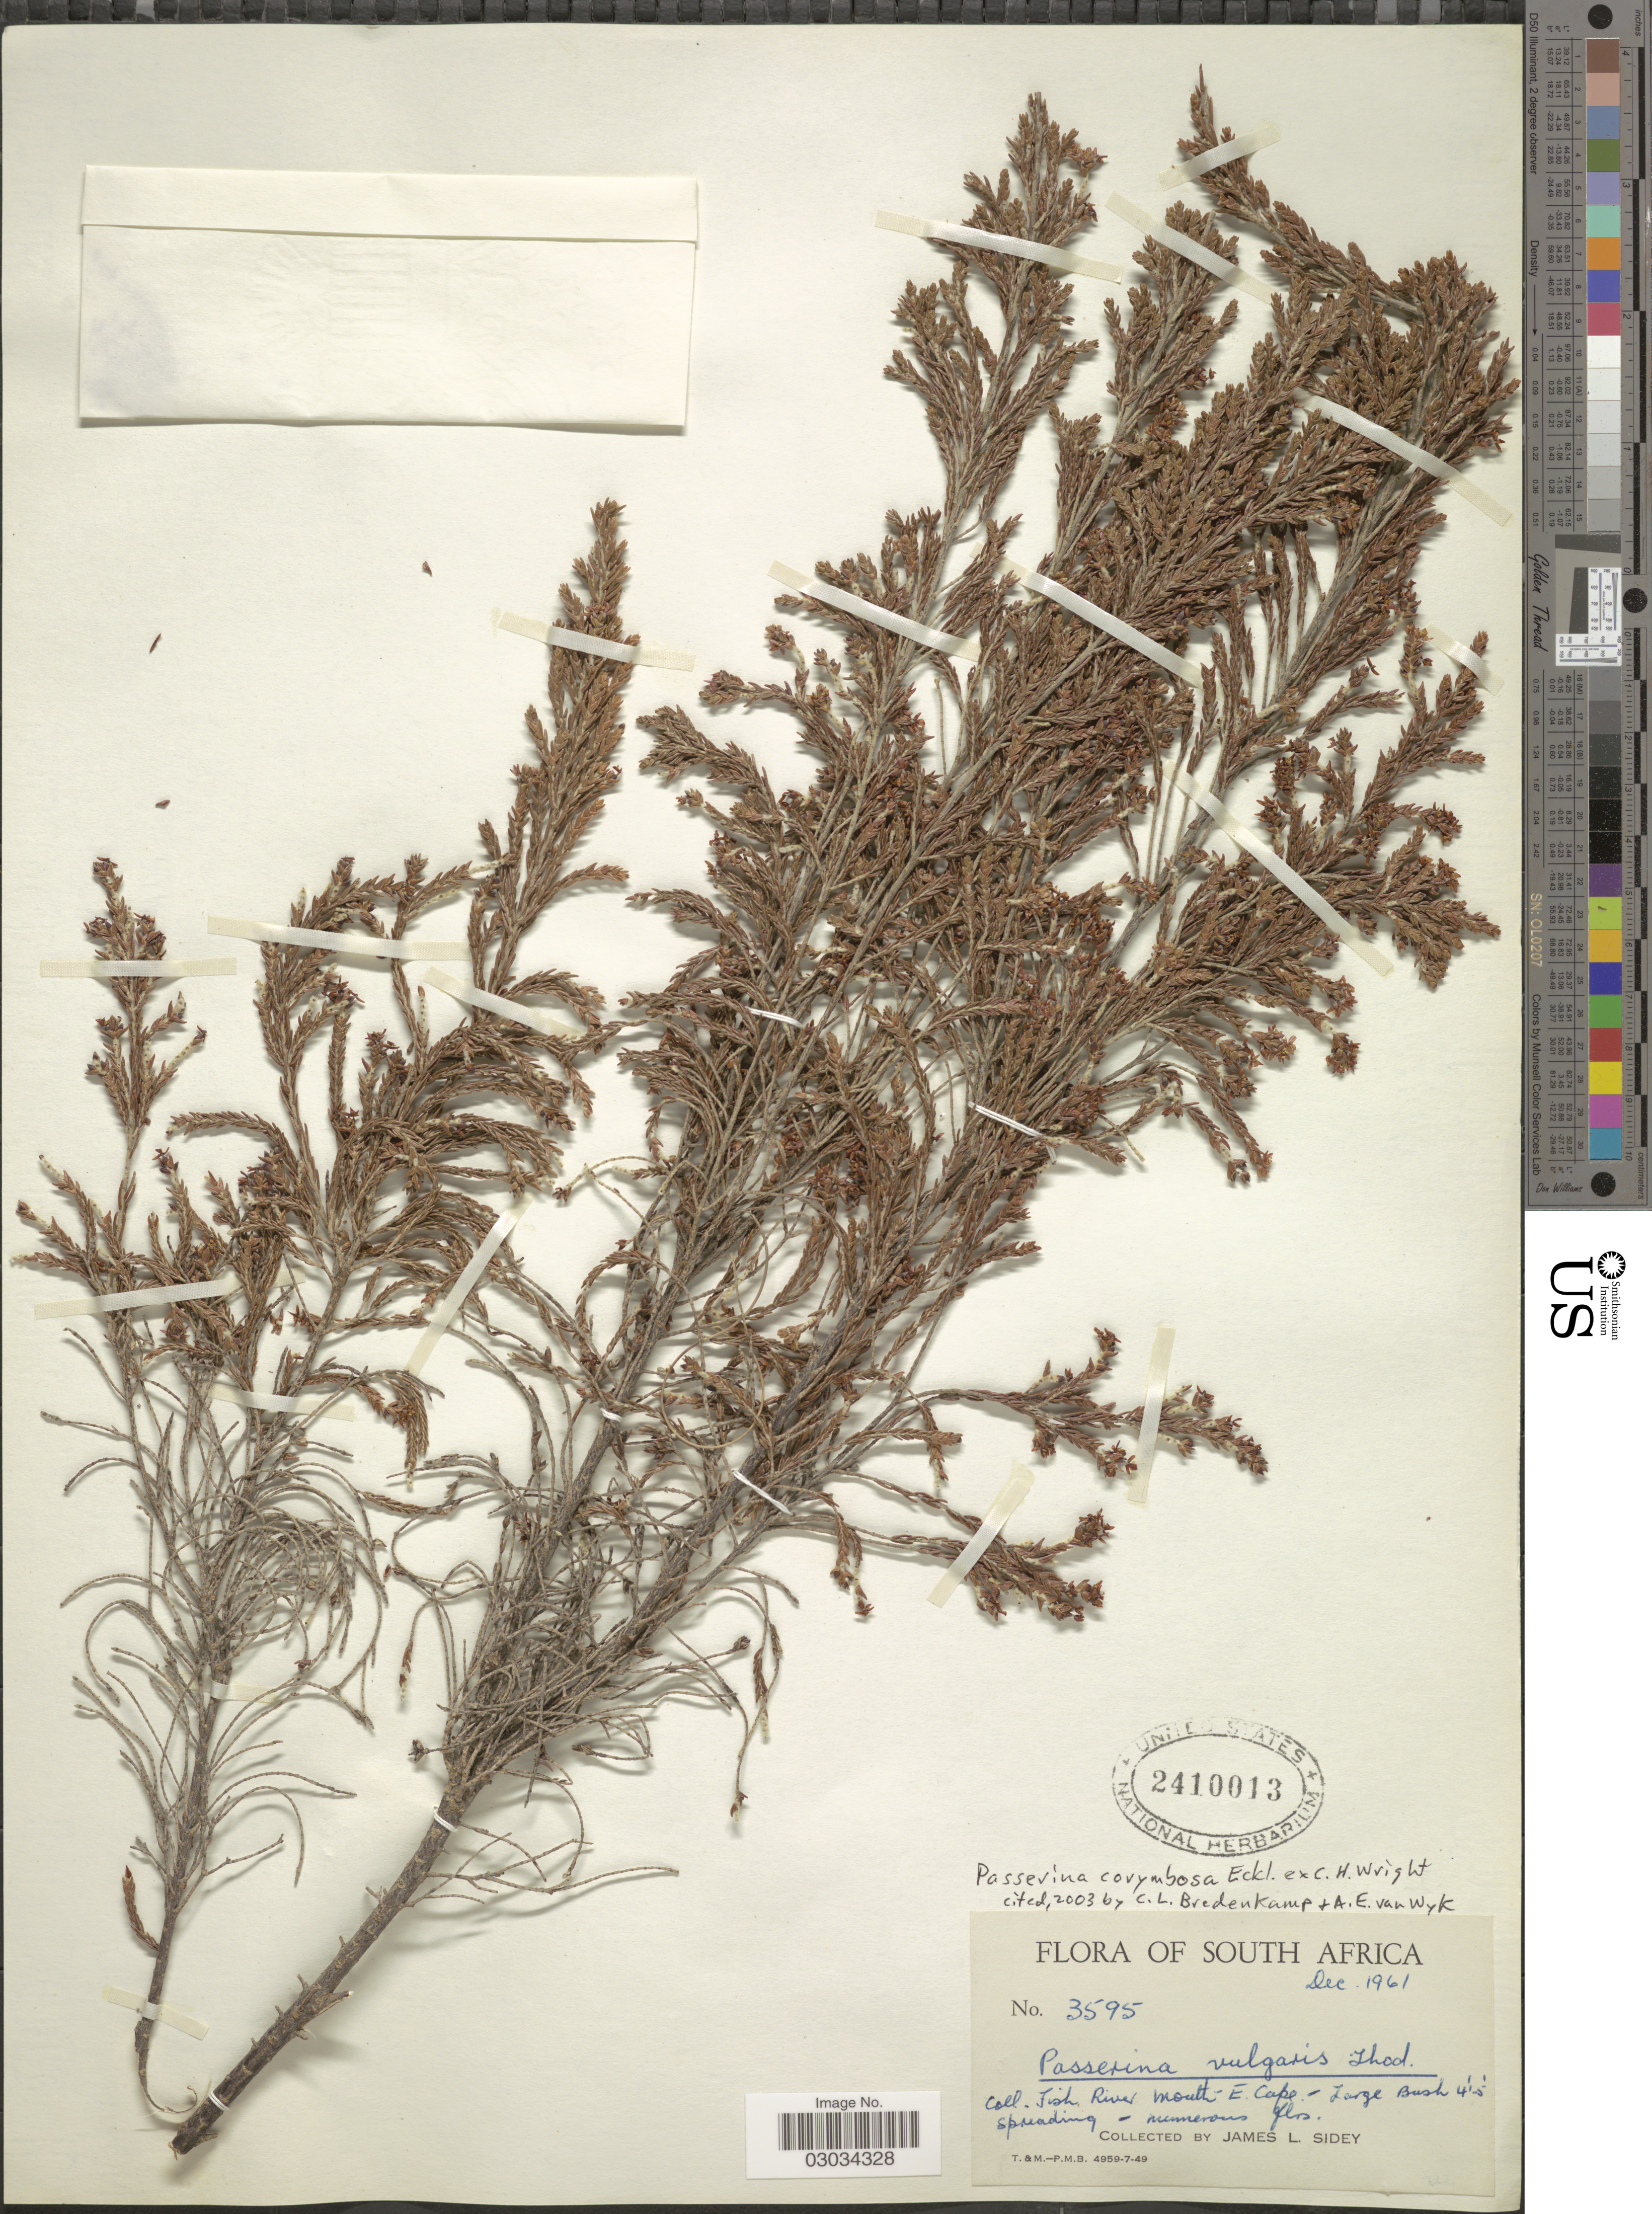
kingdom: Plantae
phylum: Tracheophyta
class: Magnoliopsida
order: Malvales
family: Thymelaeaceae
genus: Passerina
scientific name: Passerina corymbosa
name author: Eckl. ex C.H. Wright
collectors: J. L. Sidey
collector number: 3595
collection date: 1961-12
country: South Africa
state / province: Eastern Cape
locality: Fish River mouth E. Cape.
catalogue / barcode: US 2410013